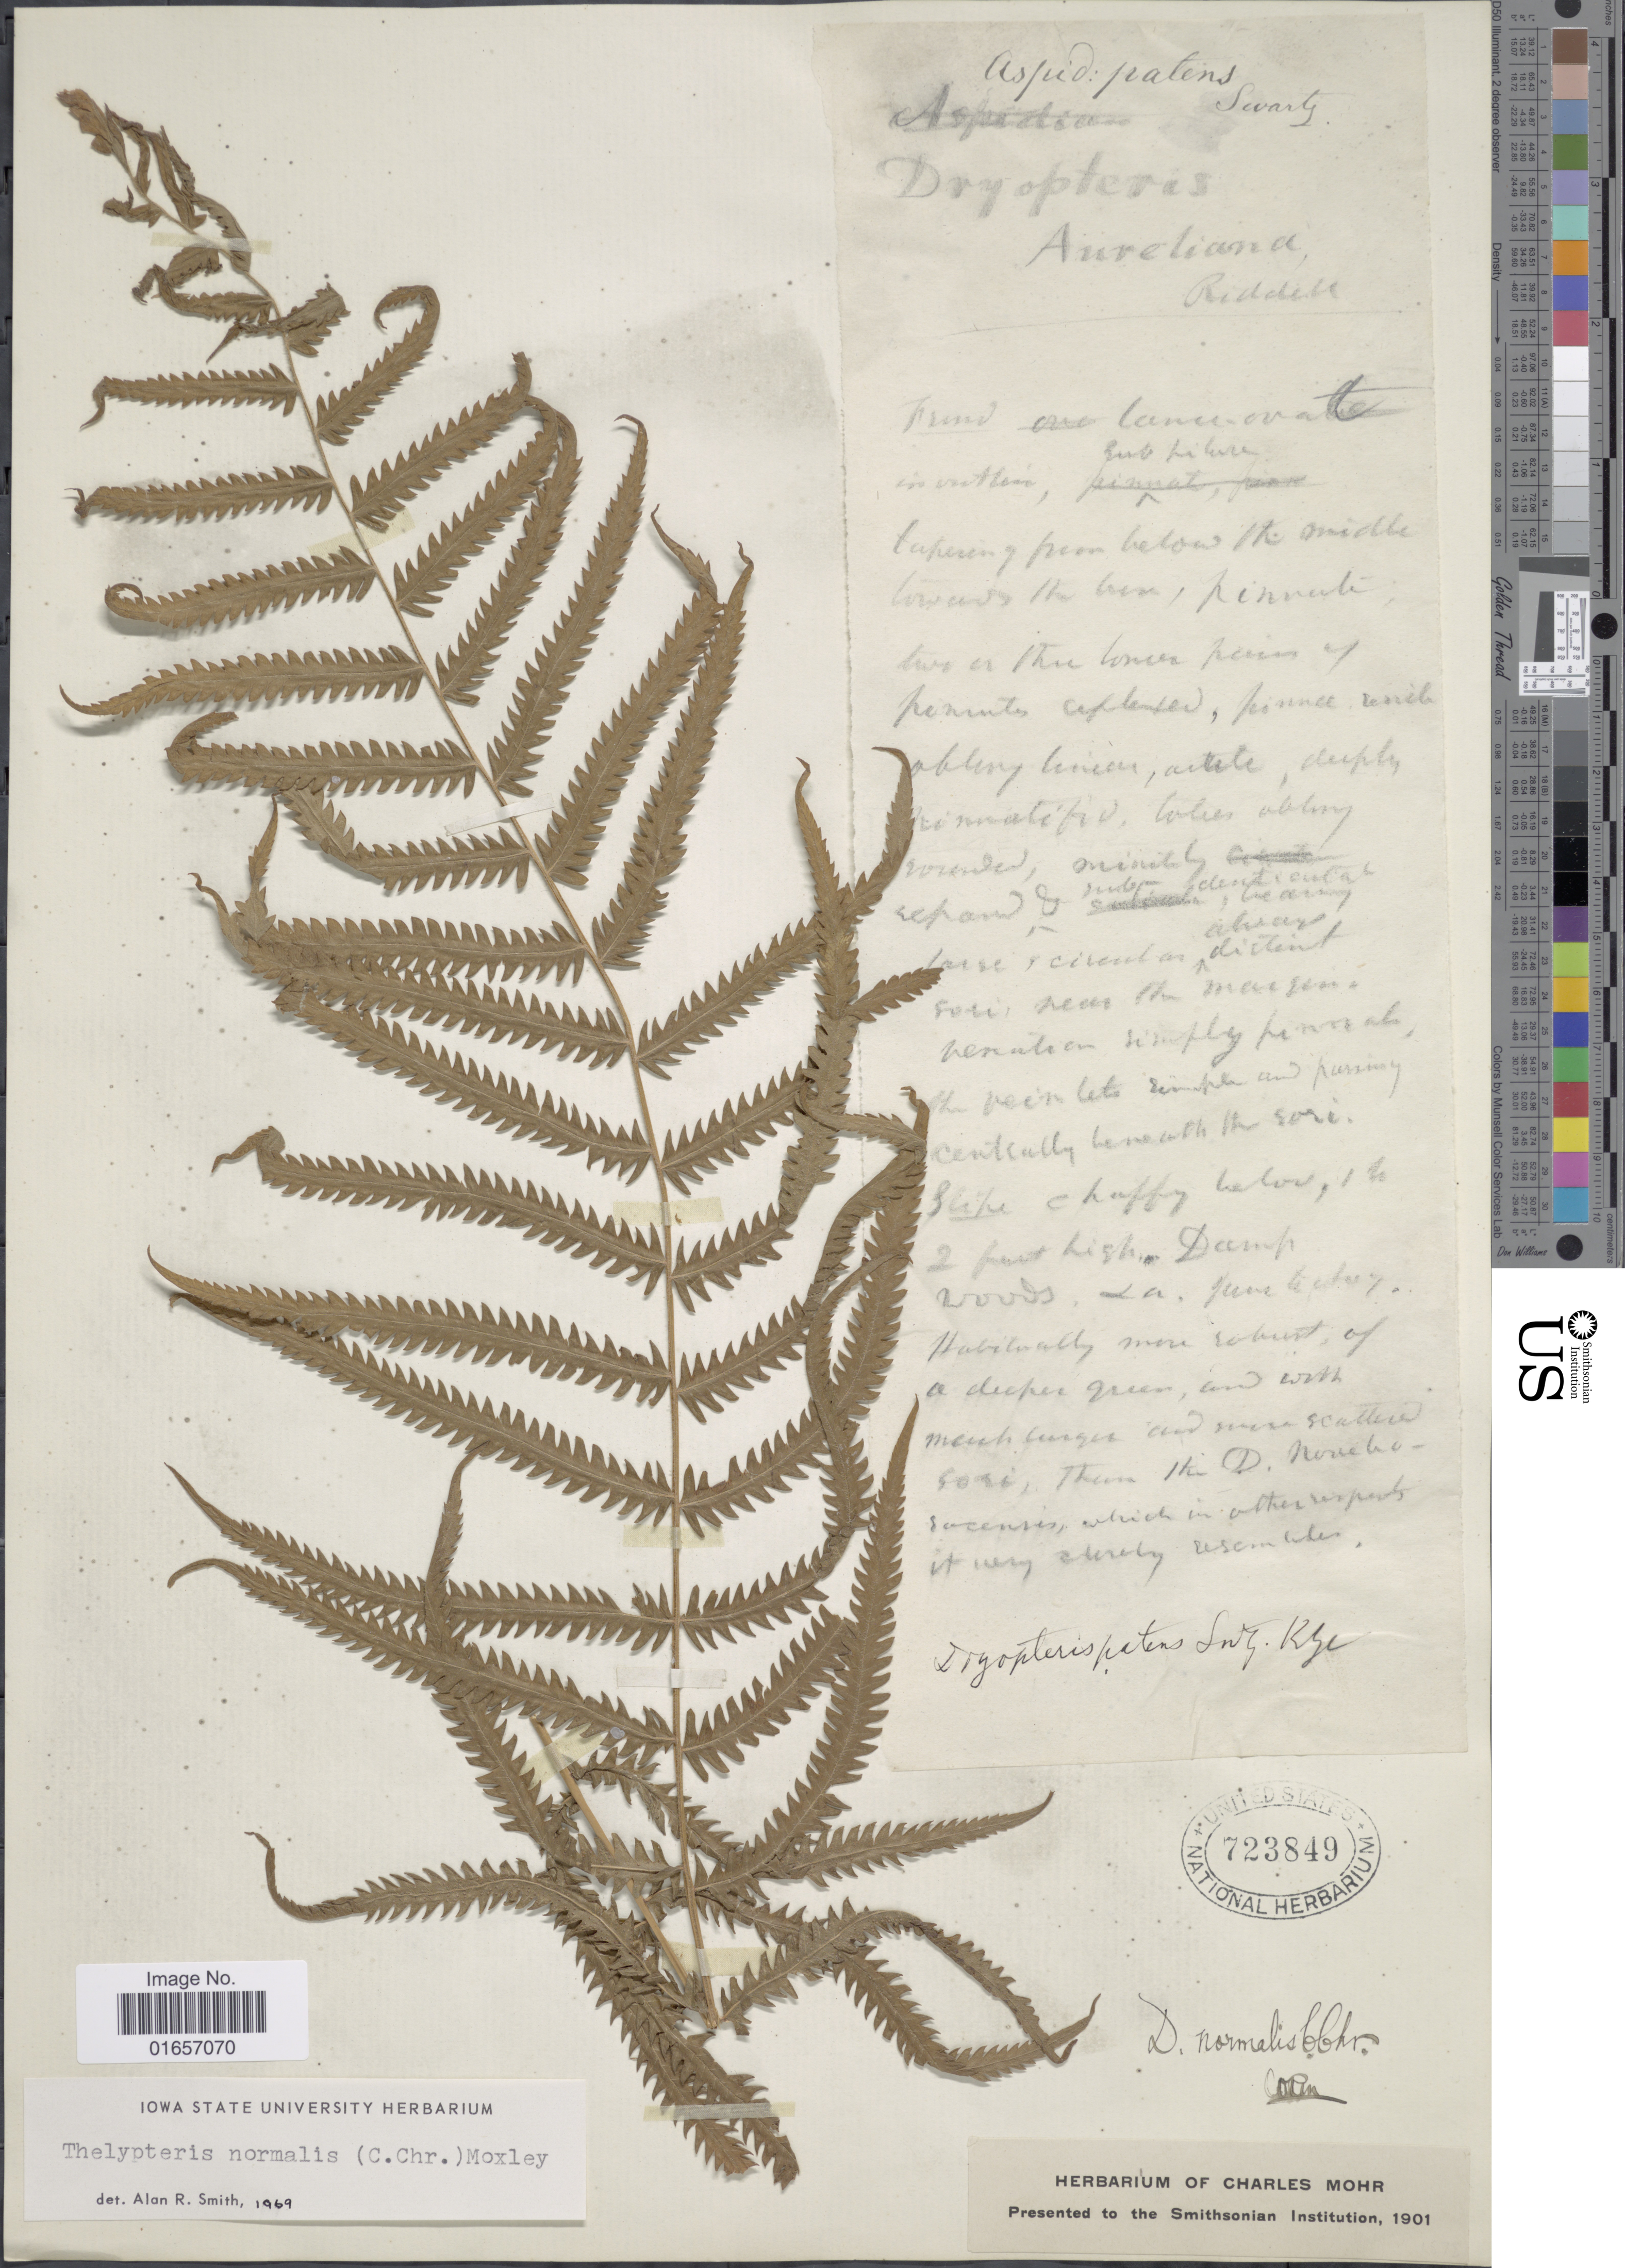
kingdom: Plantae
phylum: Tracheophyta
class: Polypodiopsida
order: Polypodiales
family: Thelypteridaceae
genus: Christella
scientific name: Christella kunthii comb. ined.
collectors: ex herb. Charles Mohr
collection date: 1901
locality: From below in the middle Penninsula in the lower, damp woods [interpreted]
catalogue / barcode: US 723849